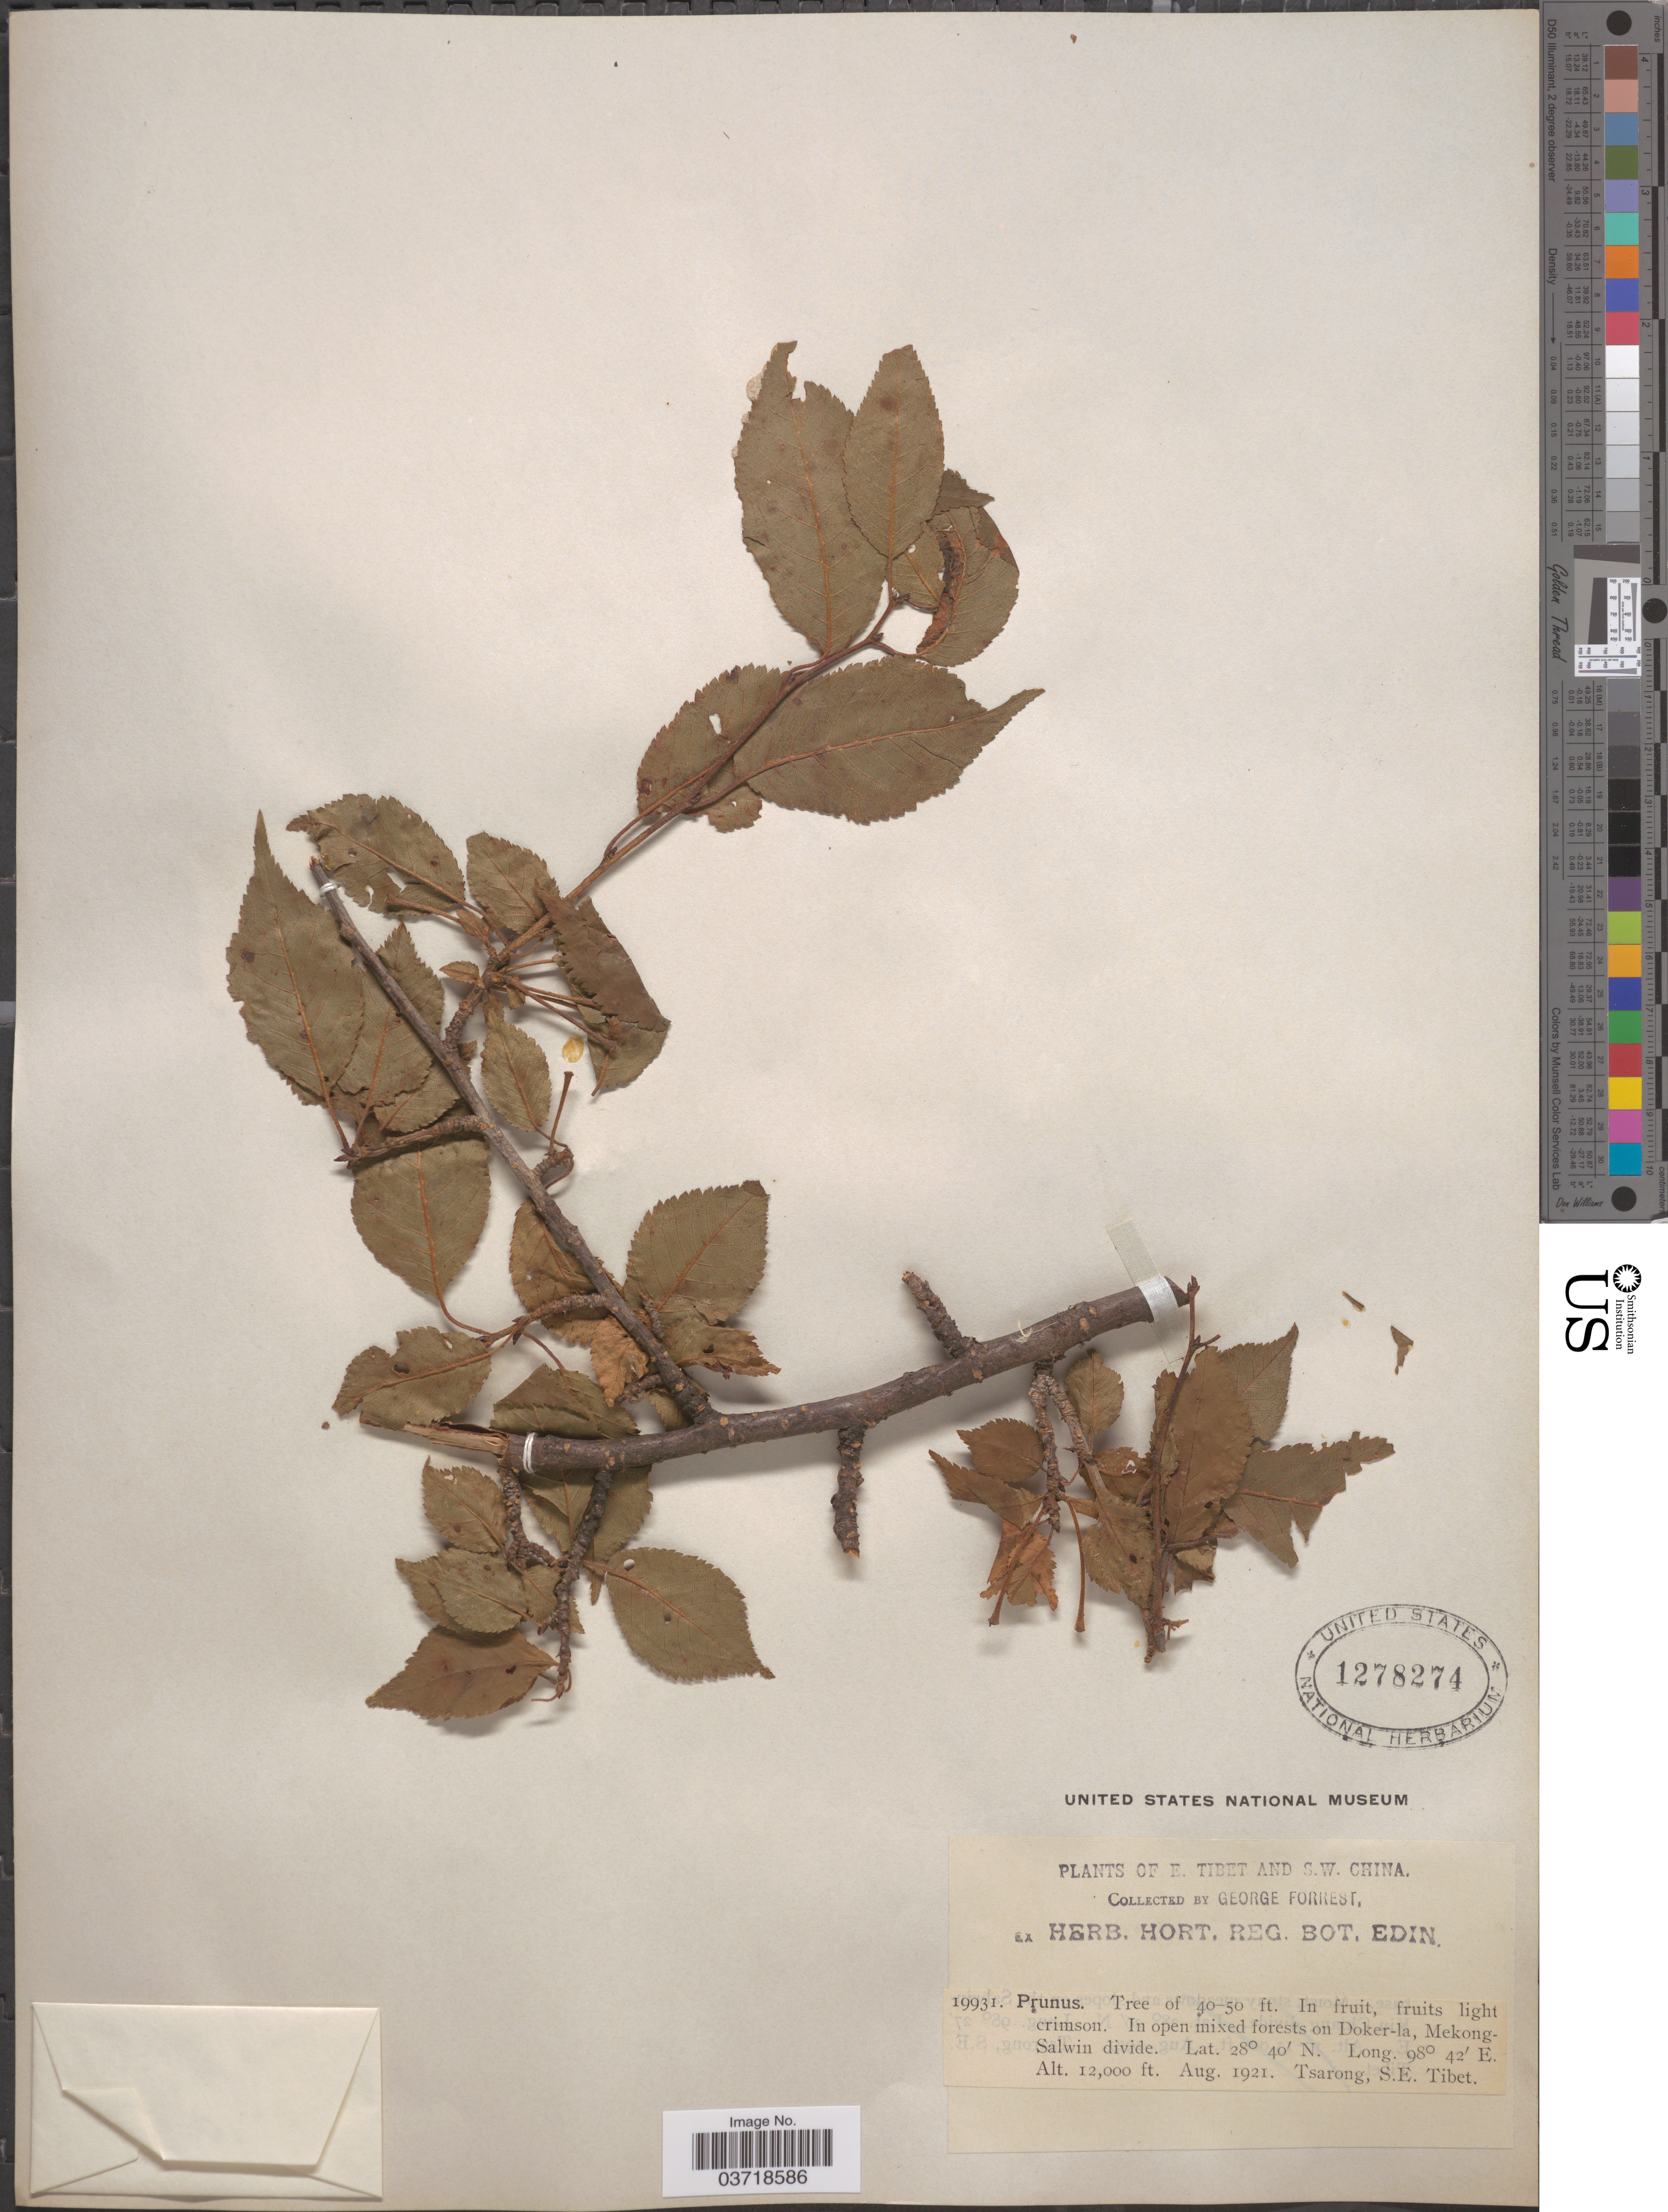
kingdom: Plantae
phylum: Tracheophyta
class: Magnoliopsida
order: Rosales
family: Rosaceae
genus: Prunus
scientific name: Prunus sp.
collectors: G. Forrest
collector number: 19931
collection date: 1921-08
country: China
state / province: Xizang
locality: S.W. China. On Doker-la, Mekong-Salwin divide. Tsarong, S.E. Tibet.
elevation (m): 3658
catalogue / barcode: US 1278274